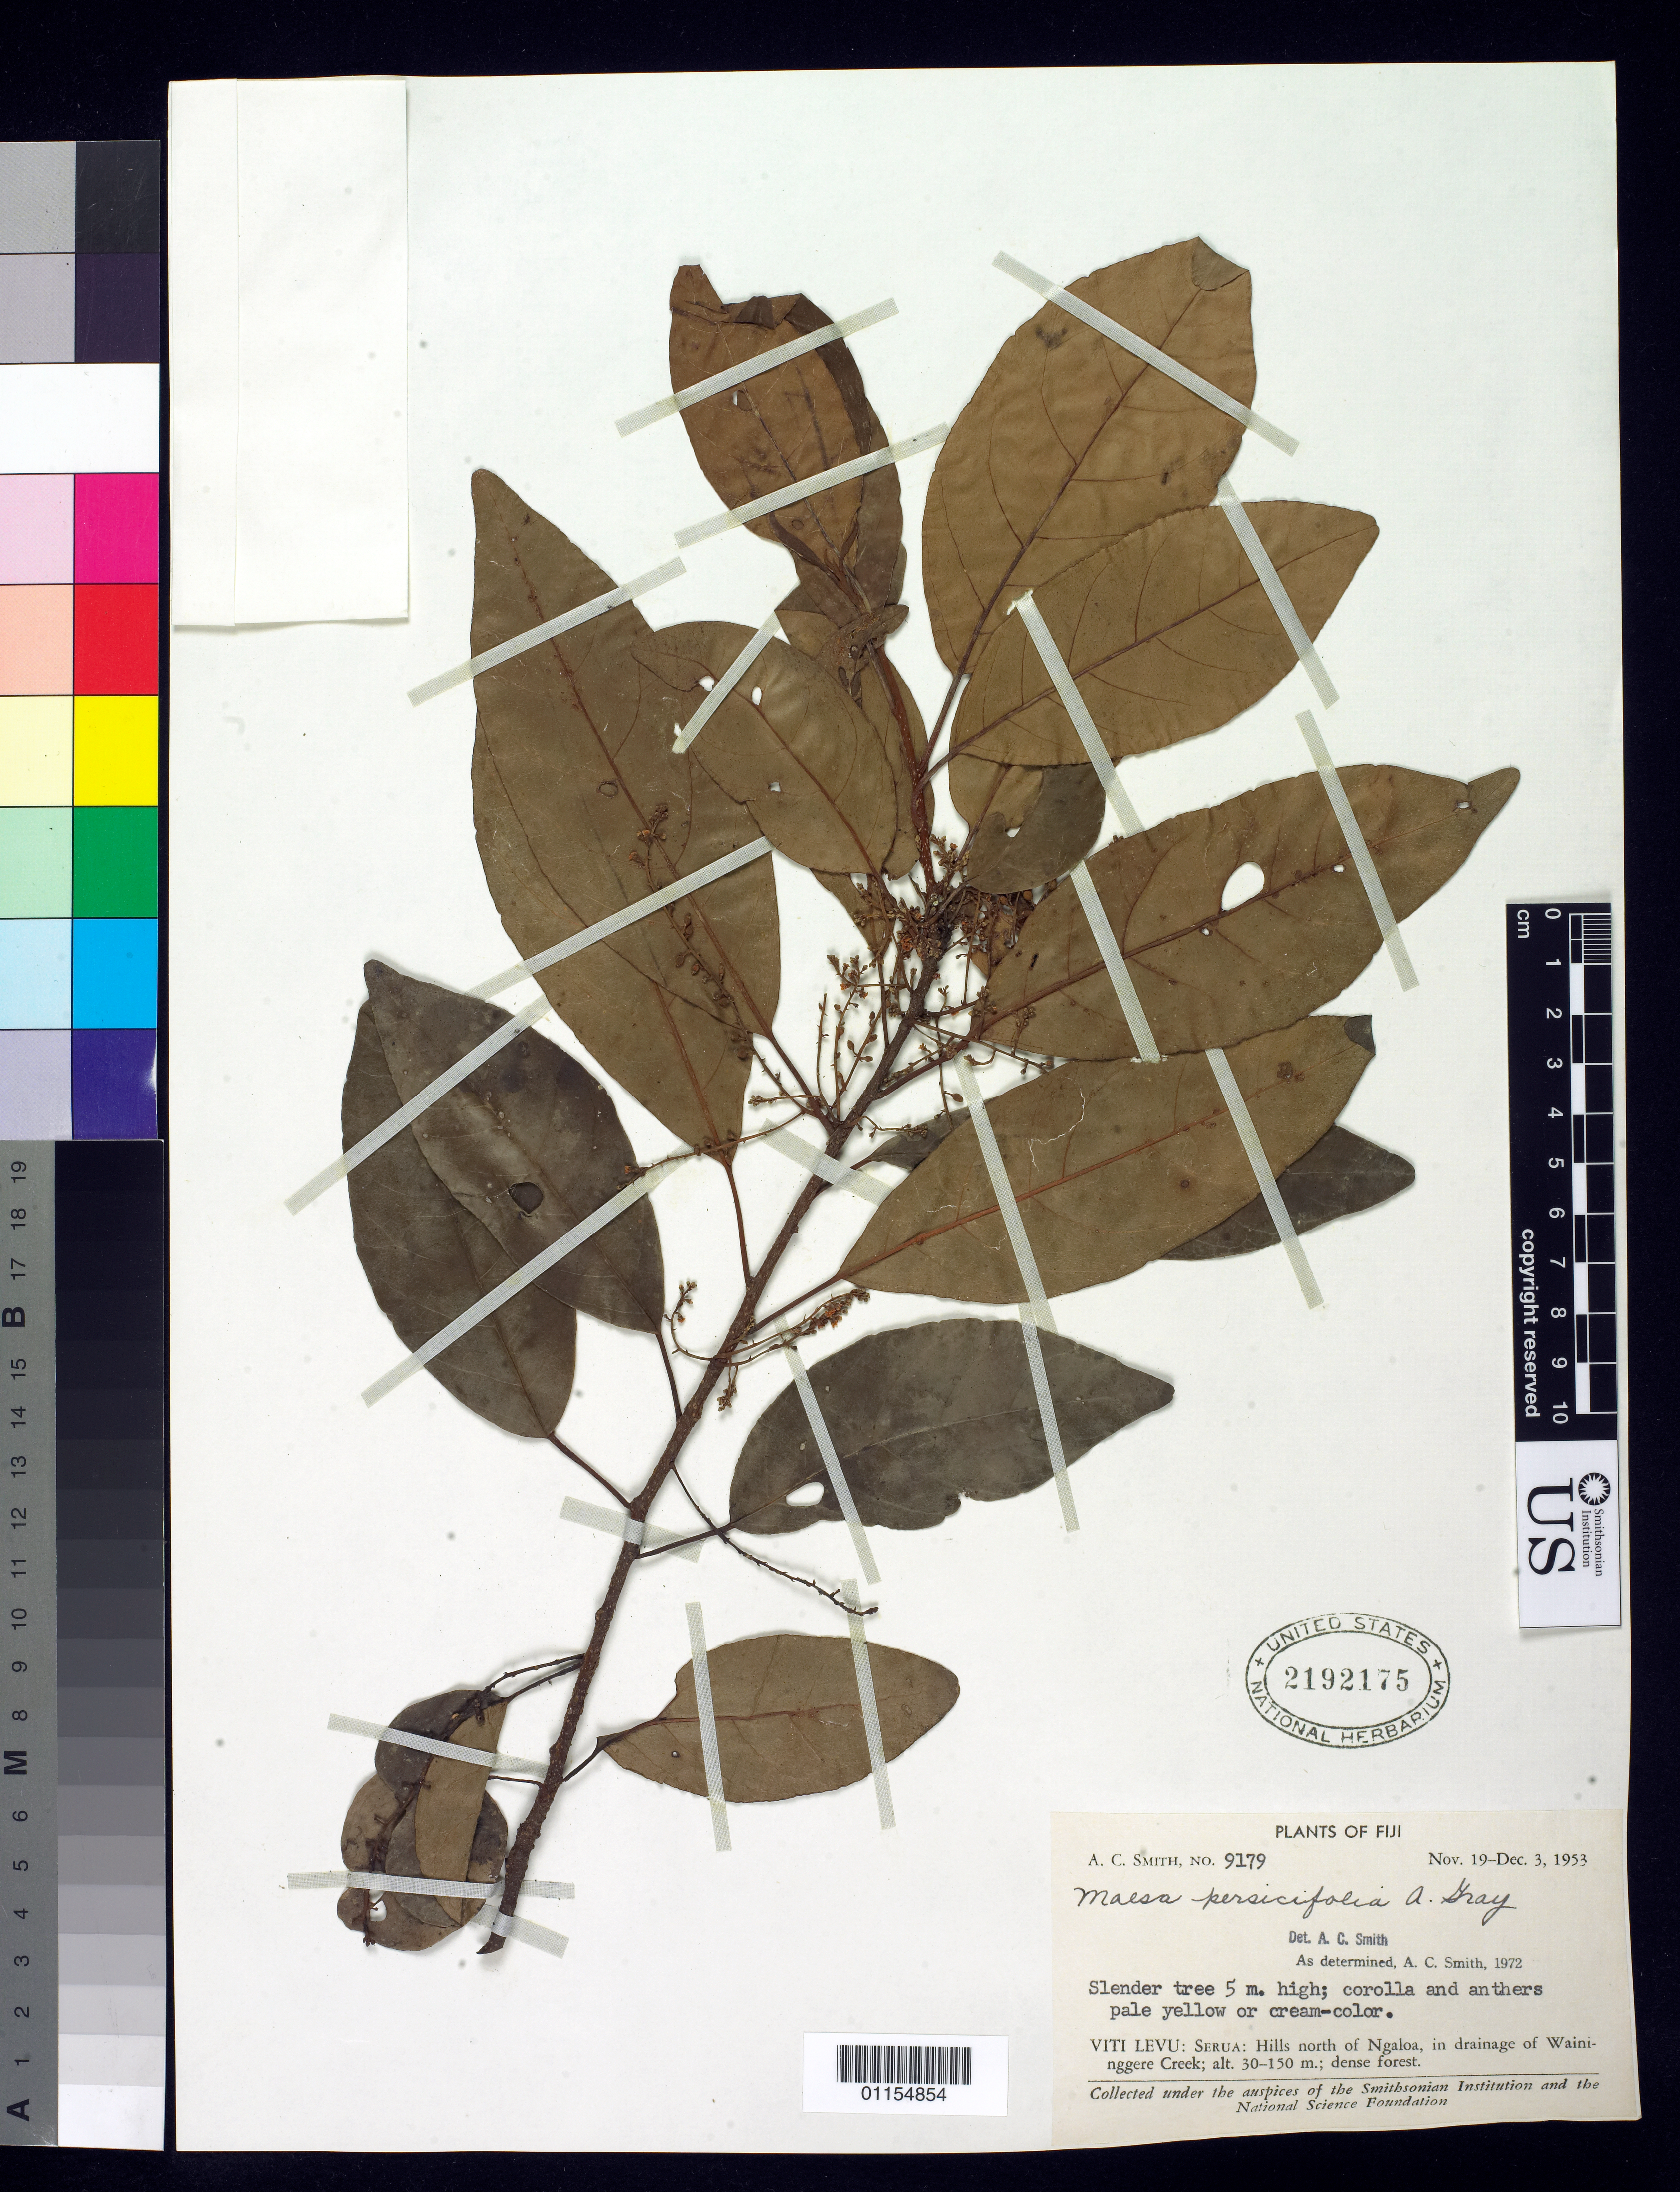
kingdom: Plantae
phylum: Tracheophyta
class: Magnoliopsida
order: Ericales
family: Primulaceae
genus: Maesa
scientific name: Maesa persicaefolia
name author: A. Gray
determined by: Smith, A. C.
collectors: A. C. Smith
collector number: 9179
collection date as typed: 19 Nov 1953 to 03 Dec 1953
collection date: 1953-11-19/1953-12-03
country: Fiji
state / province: Central Division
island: Viti Levu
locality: Serua Prov., hills north of Ngaloa, in drainage of waininggere creek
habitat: Dense forest.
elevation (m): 30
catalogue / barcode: US 2192175